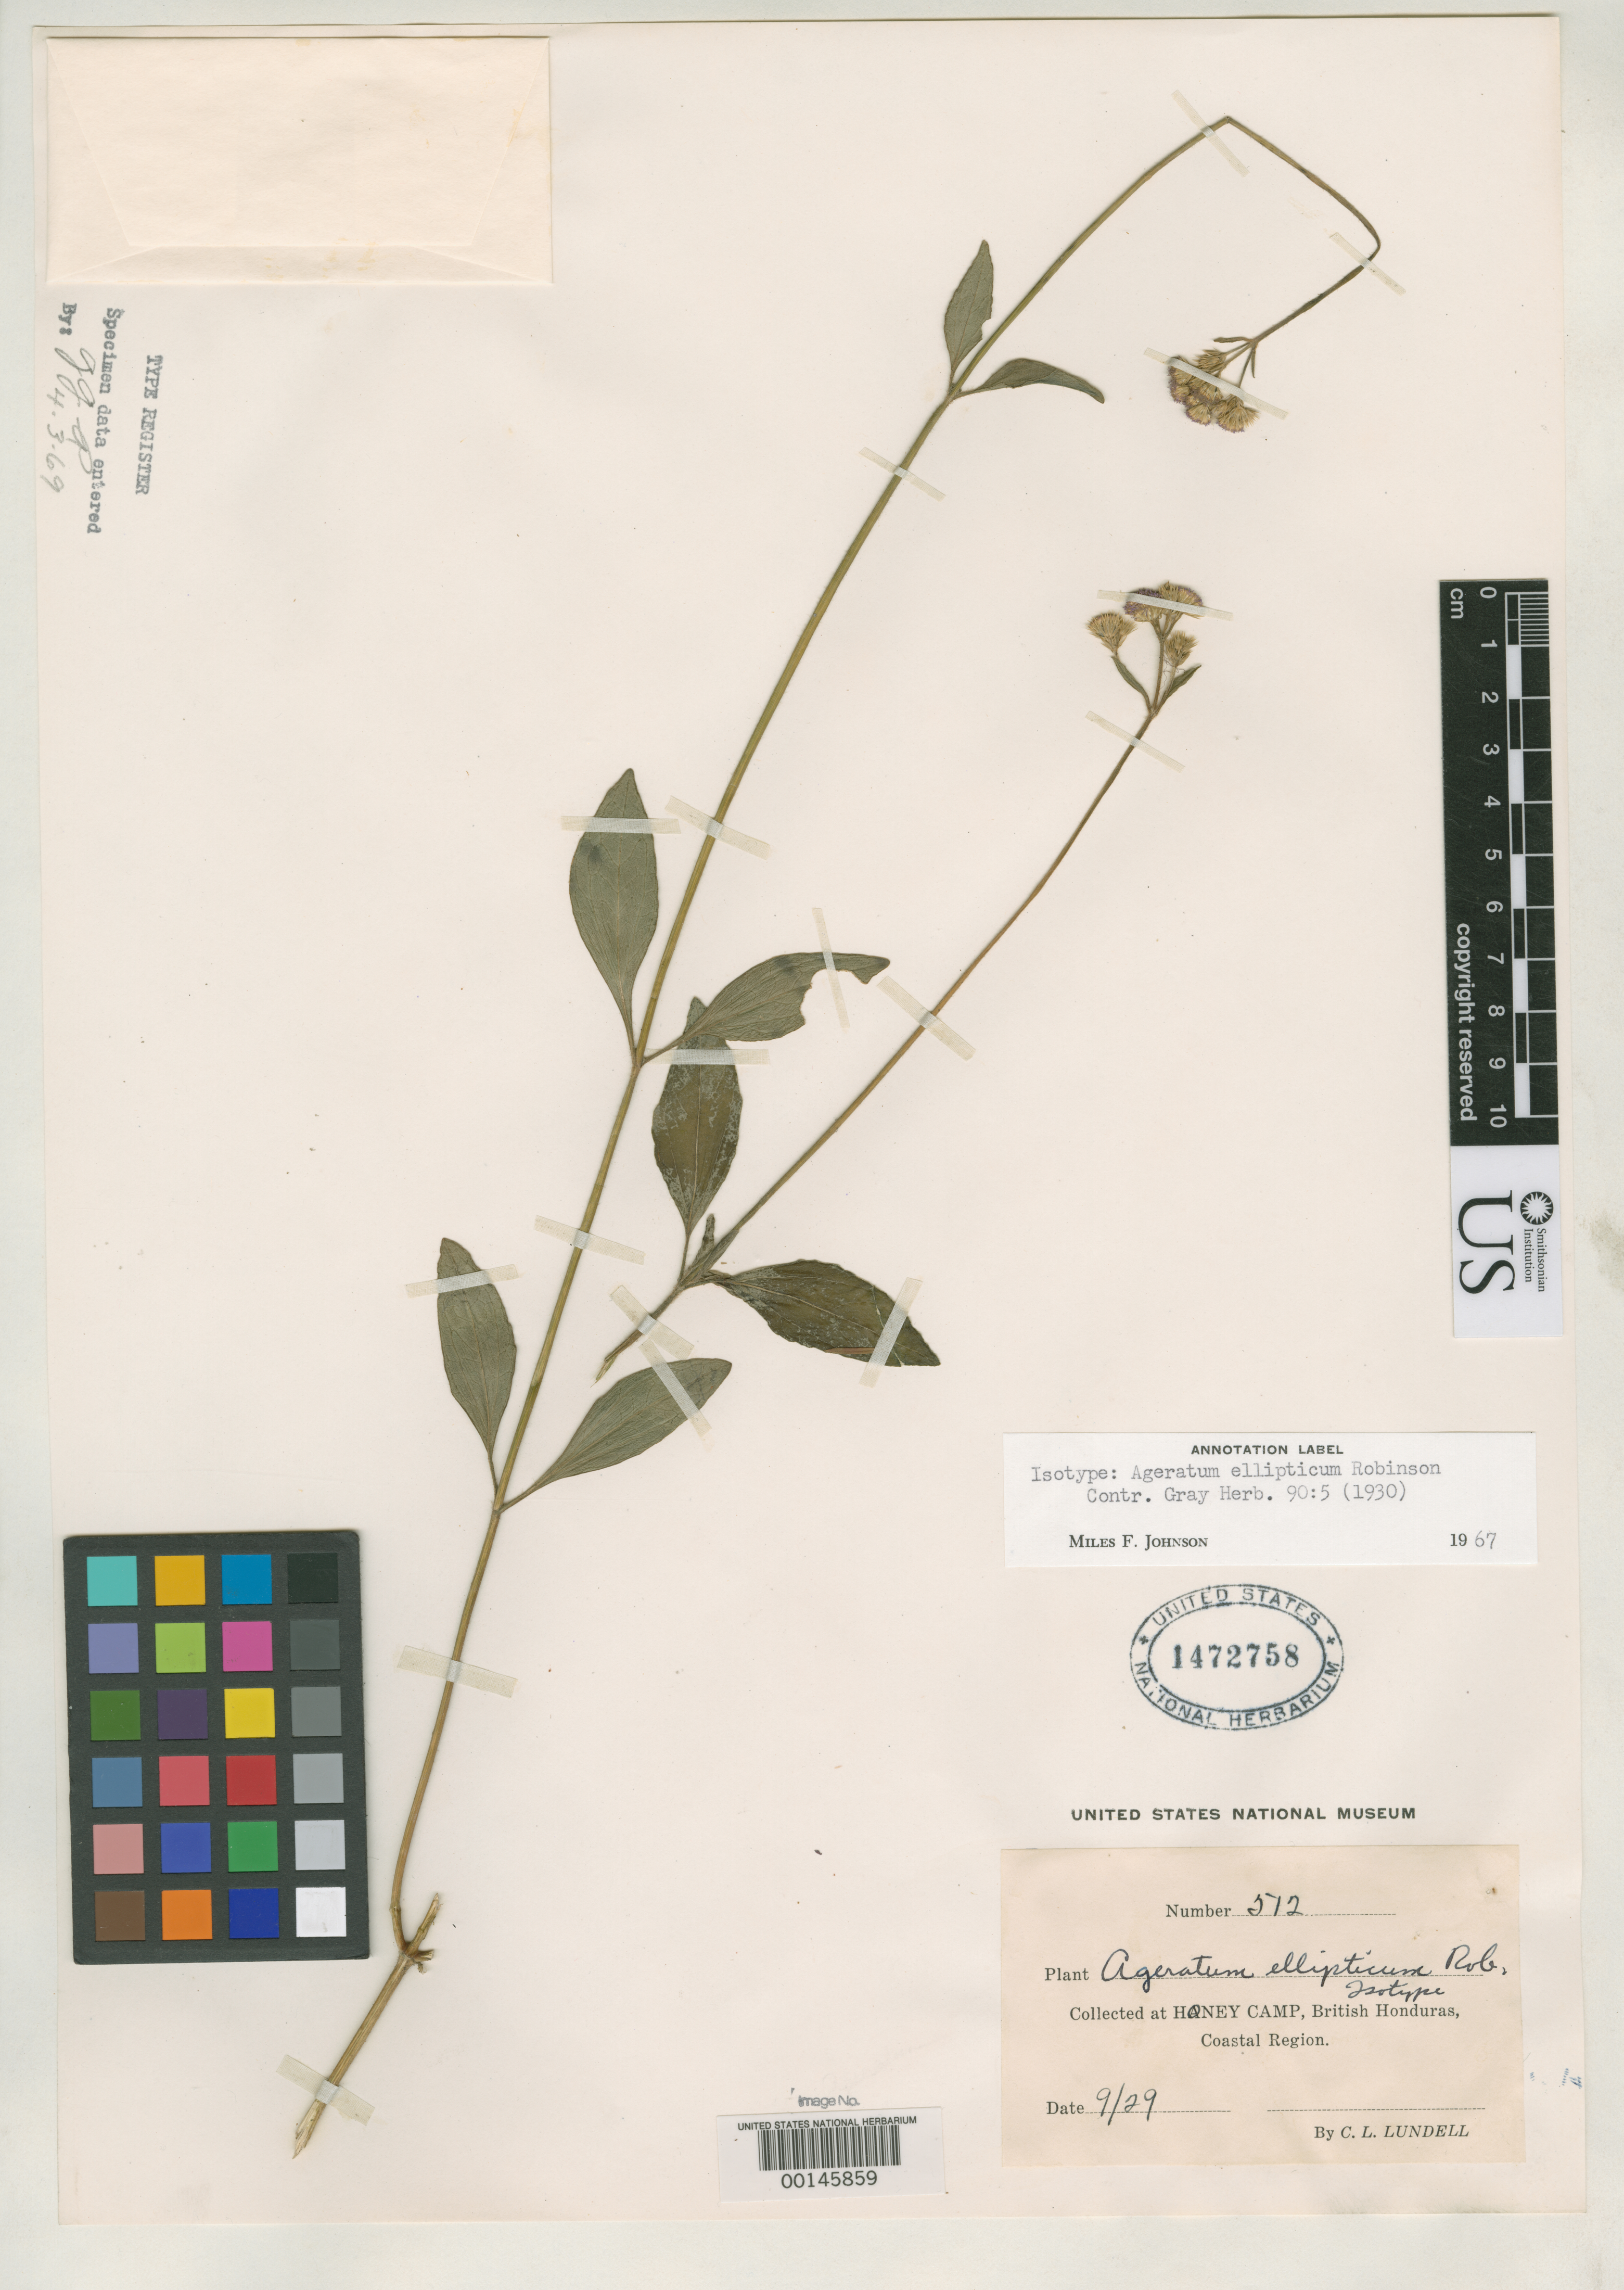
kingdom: Plantae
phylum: Tracheophyta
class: Magnoliopsida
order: Asterales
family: Asteraceae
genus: Ageratum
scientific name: Ageratum ellipticum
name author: B.L. Rob.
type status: Isotype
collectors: C. L. Lundell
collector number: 512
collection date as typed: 29 Sep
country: Belize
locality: Honey Camp, coastal region.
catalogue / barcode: US 1472758